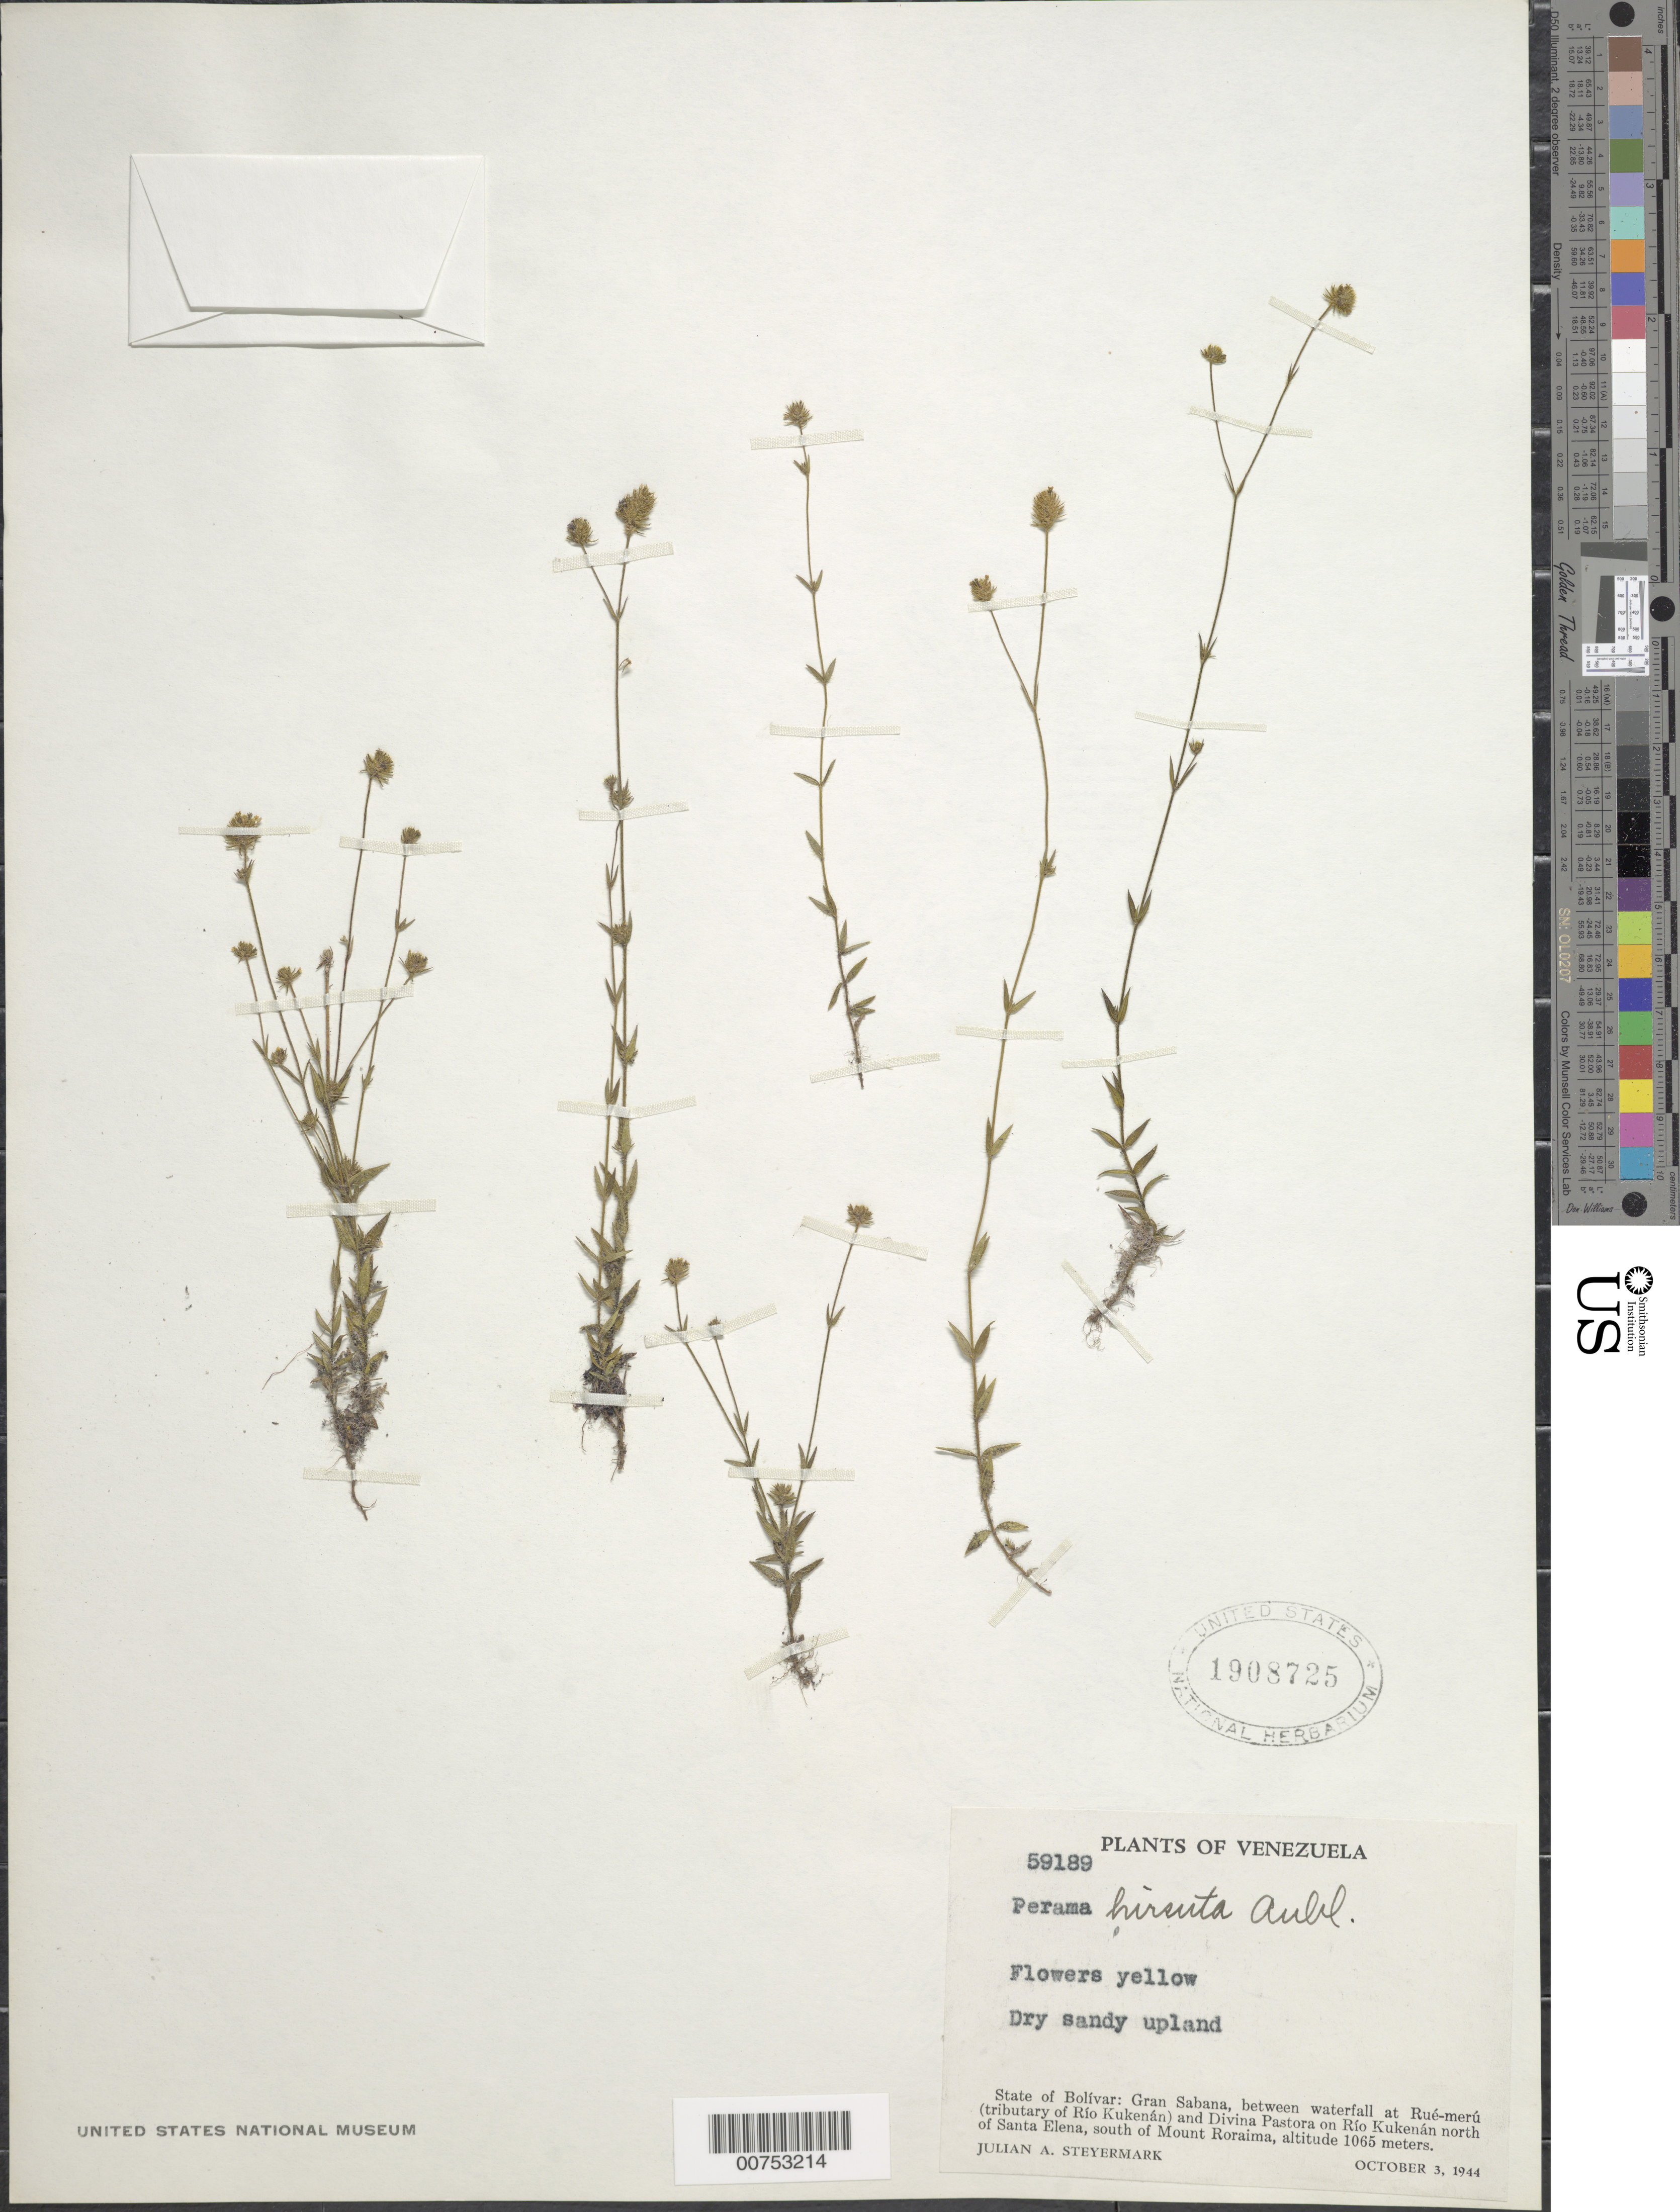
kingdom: Plantae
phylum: Tracheophyta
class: Magnoliopsida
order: Gentianales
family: Rubiaceae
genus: Perama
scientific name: Perama hirsuta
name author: Aubl.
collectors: J. Steyermark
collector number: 59189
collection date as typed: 3-Oct-44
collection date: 1944-10-03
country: Venezuela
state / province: Bolívar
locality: Gran Sabana, between waterfall at Rué-merú (trib of Río Kukenán) and Divina Pastora on Río Kukenán, north of Santa Elena, south of Mount Roraima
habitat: Dry sandy upland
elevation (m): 1065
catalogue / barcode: US 1908725